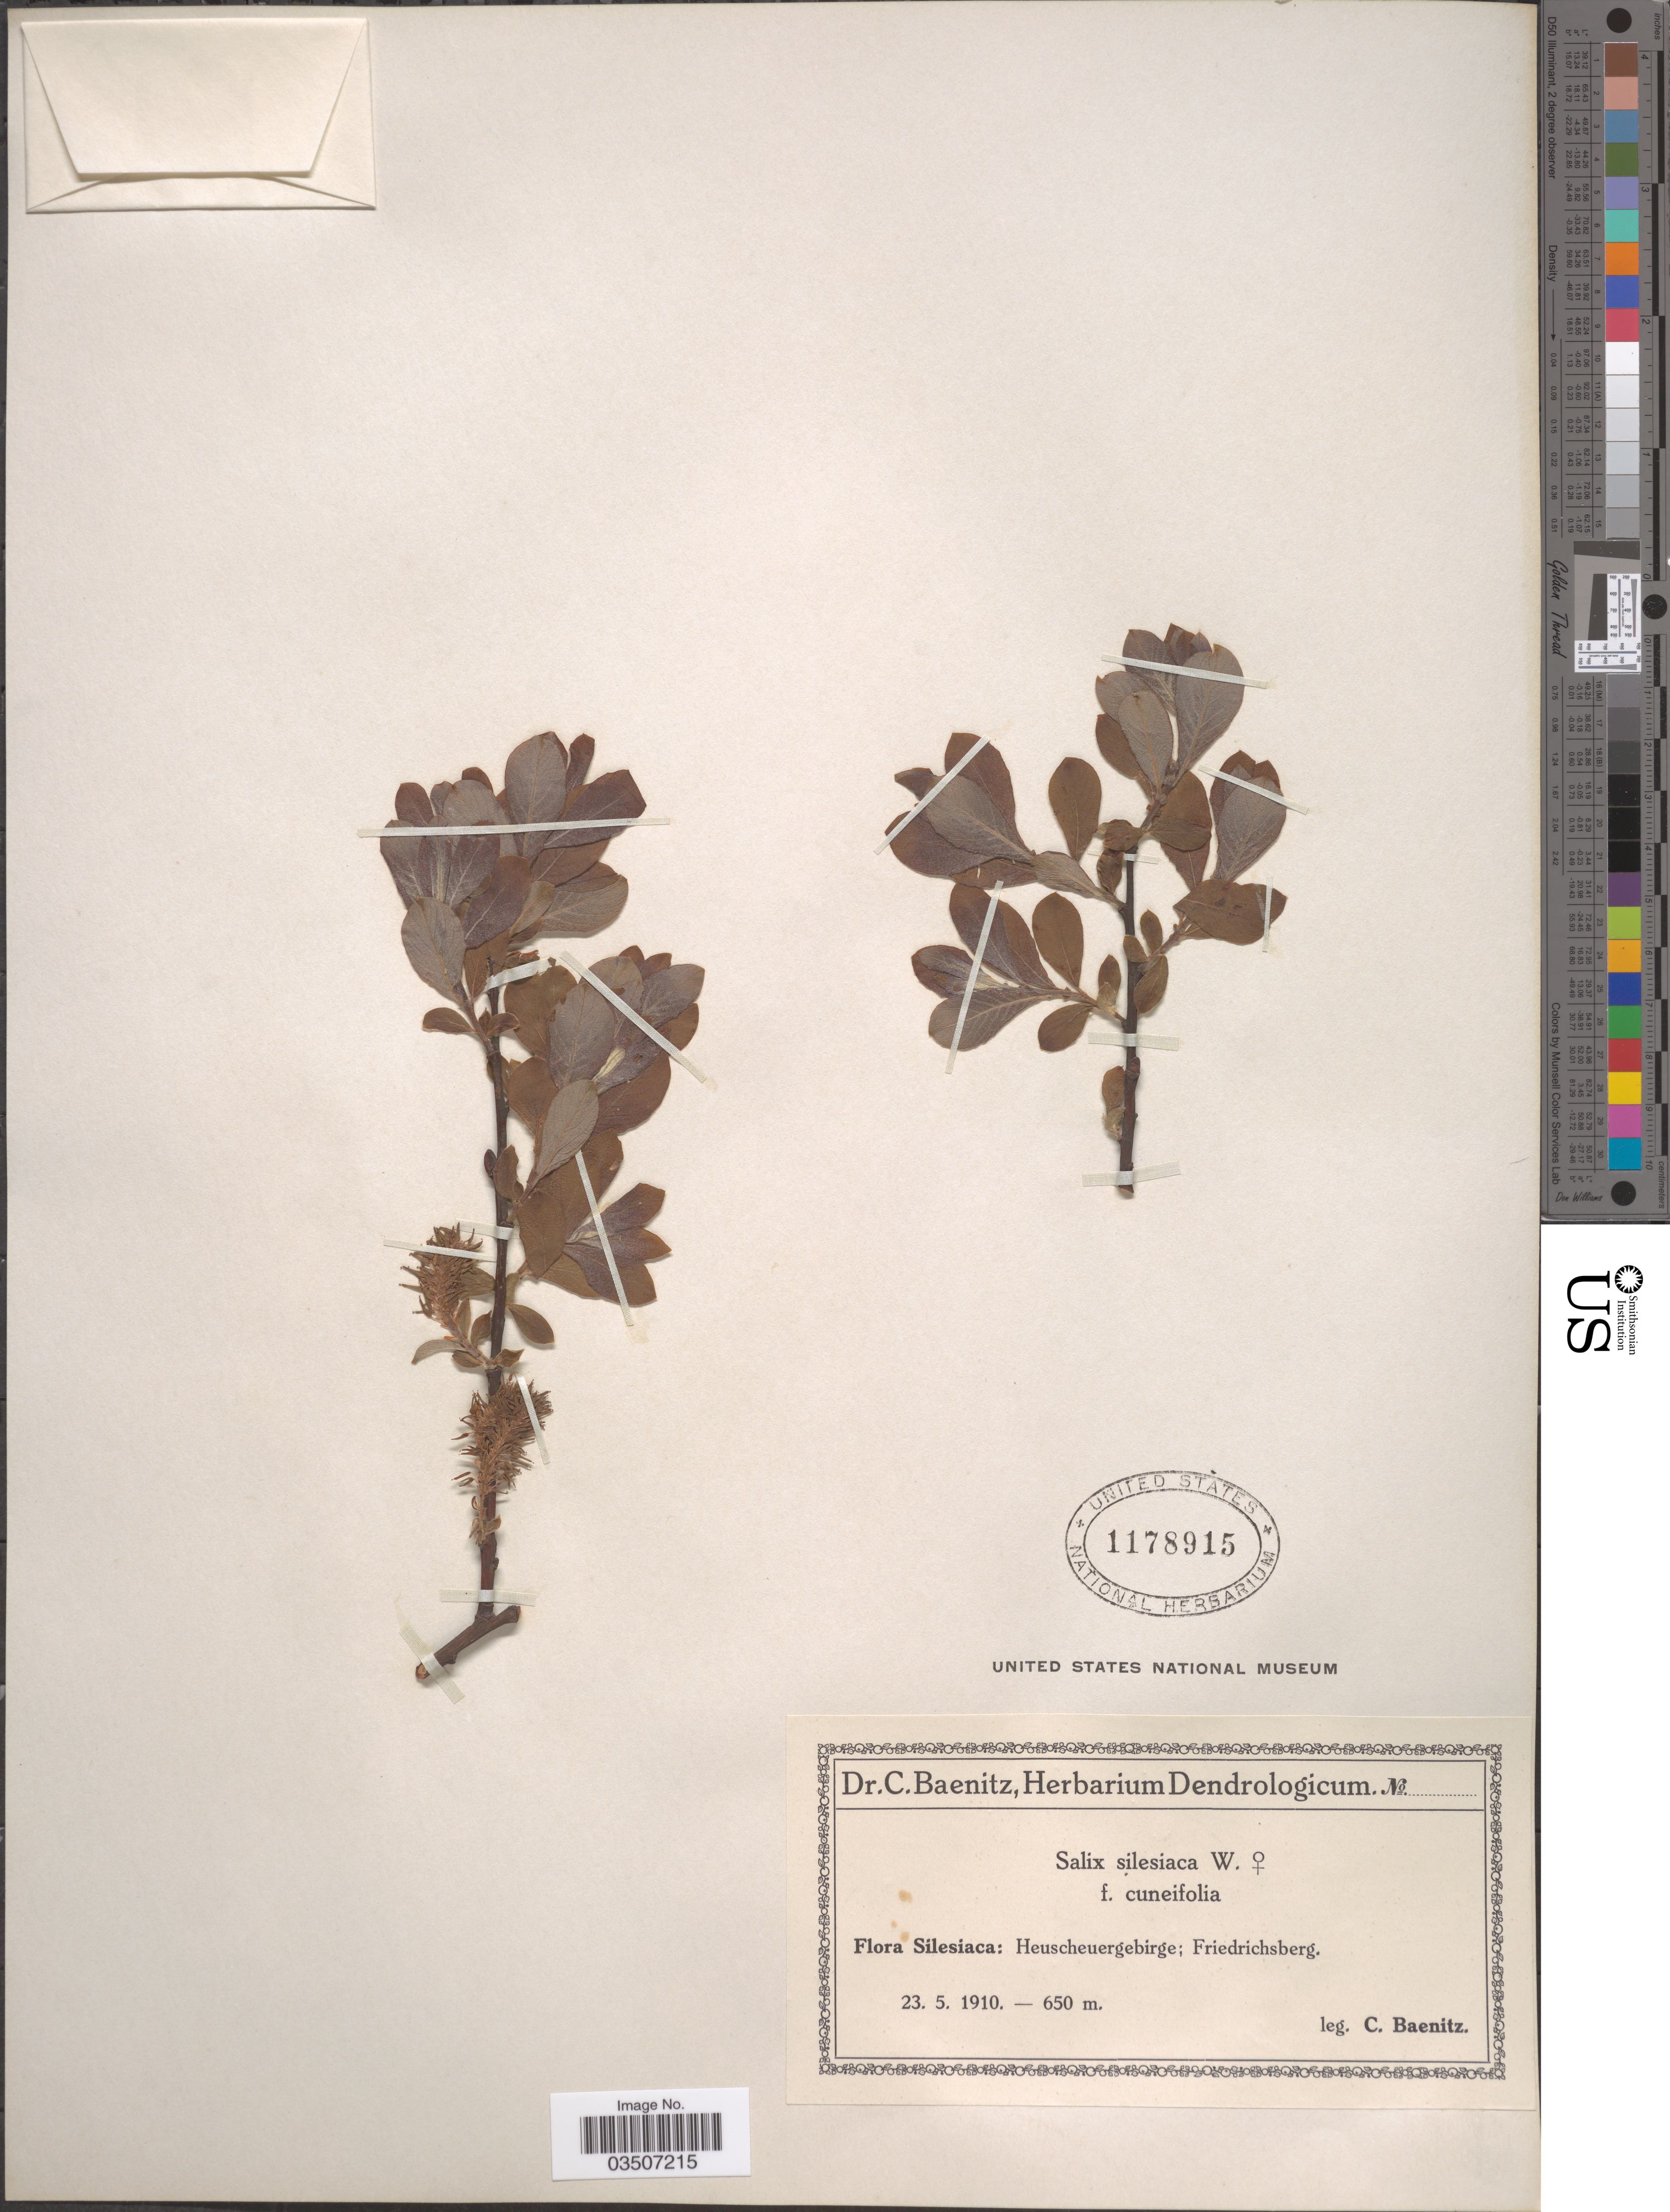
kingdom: Plantae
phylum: Tracheophyta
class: Magnoliopsida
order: Malpighiales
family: Salicaceae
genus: Salix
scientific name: Salix silesiaca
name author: Willd.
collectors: C. G. Baenitz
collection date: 1910-05-23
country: Poland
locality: Silesiaca: Heuscheuergebirge; Friedrichsberg.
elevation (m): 650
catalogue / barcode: US 1178915